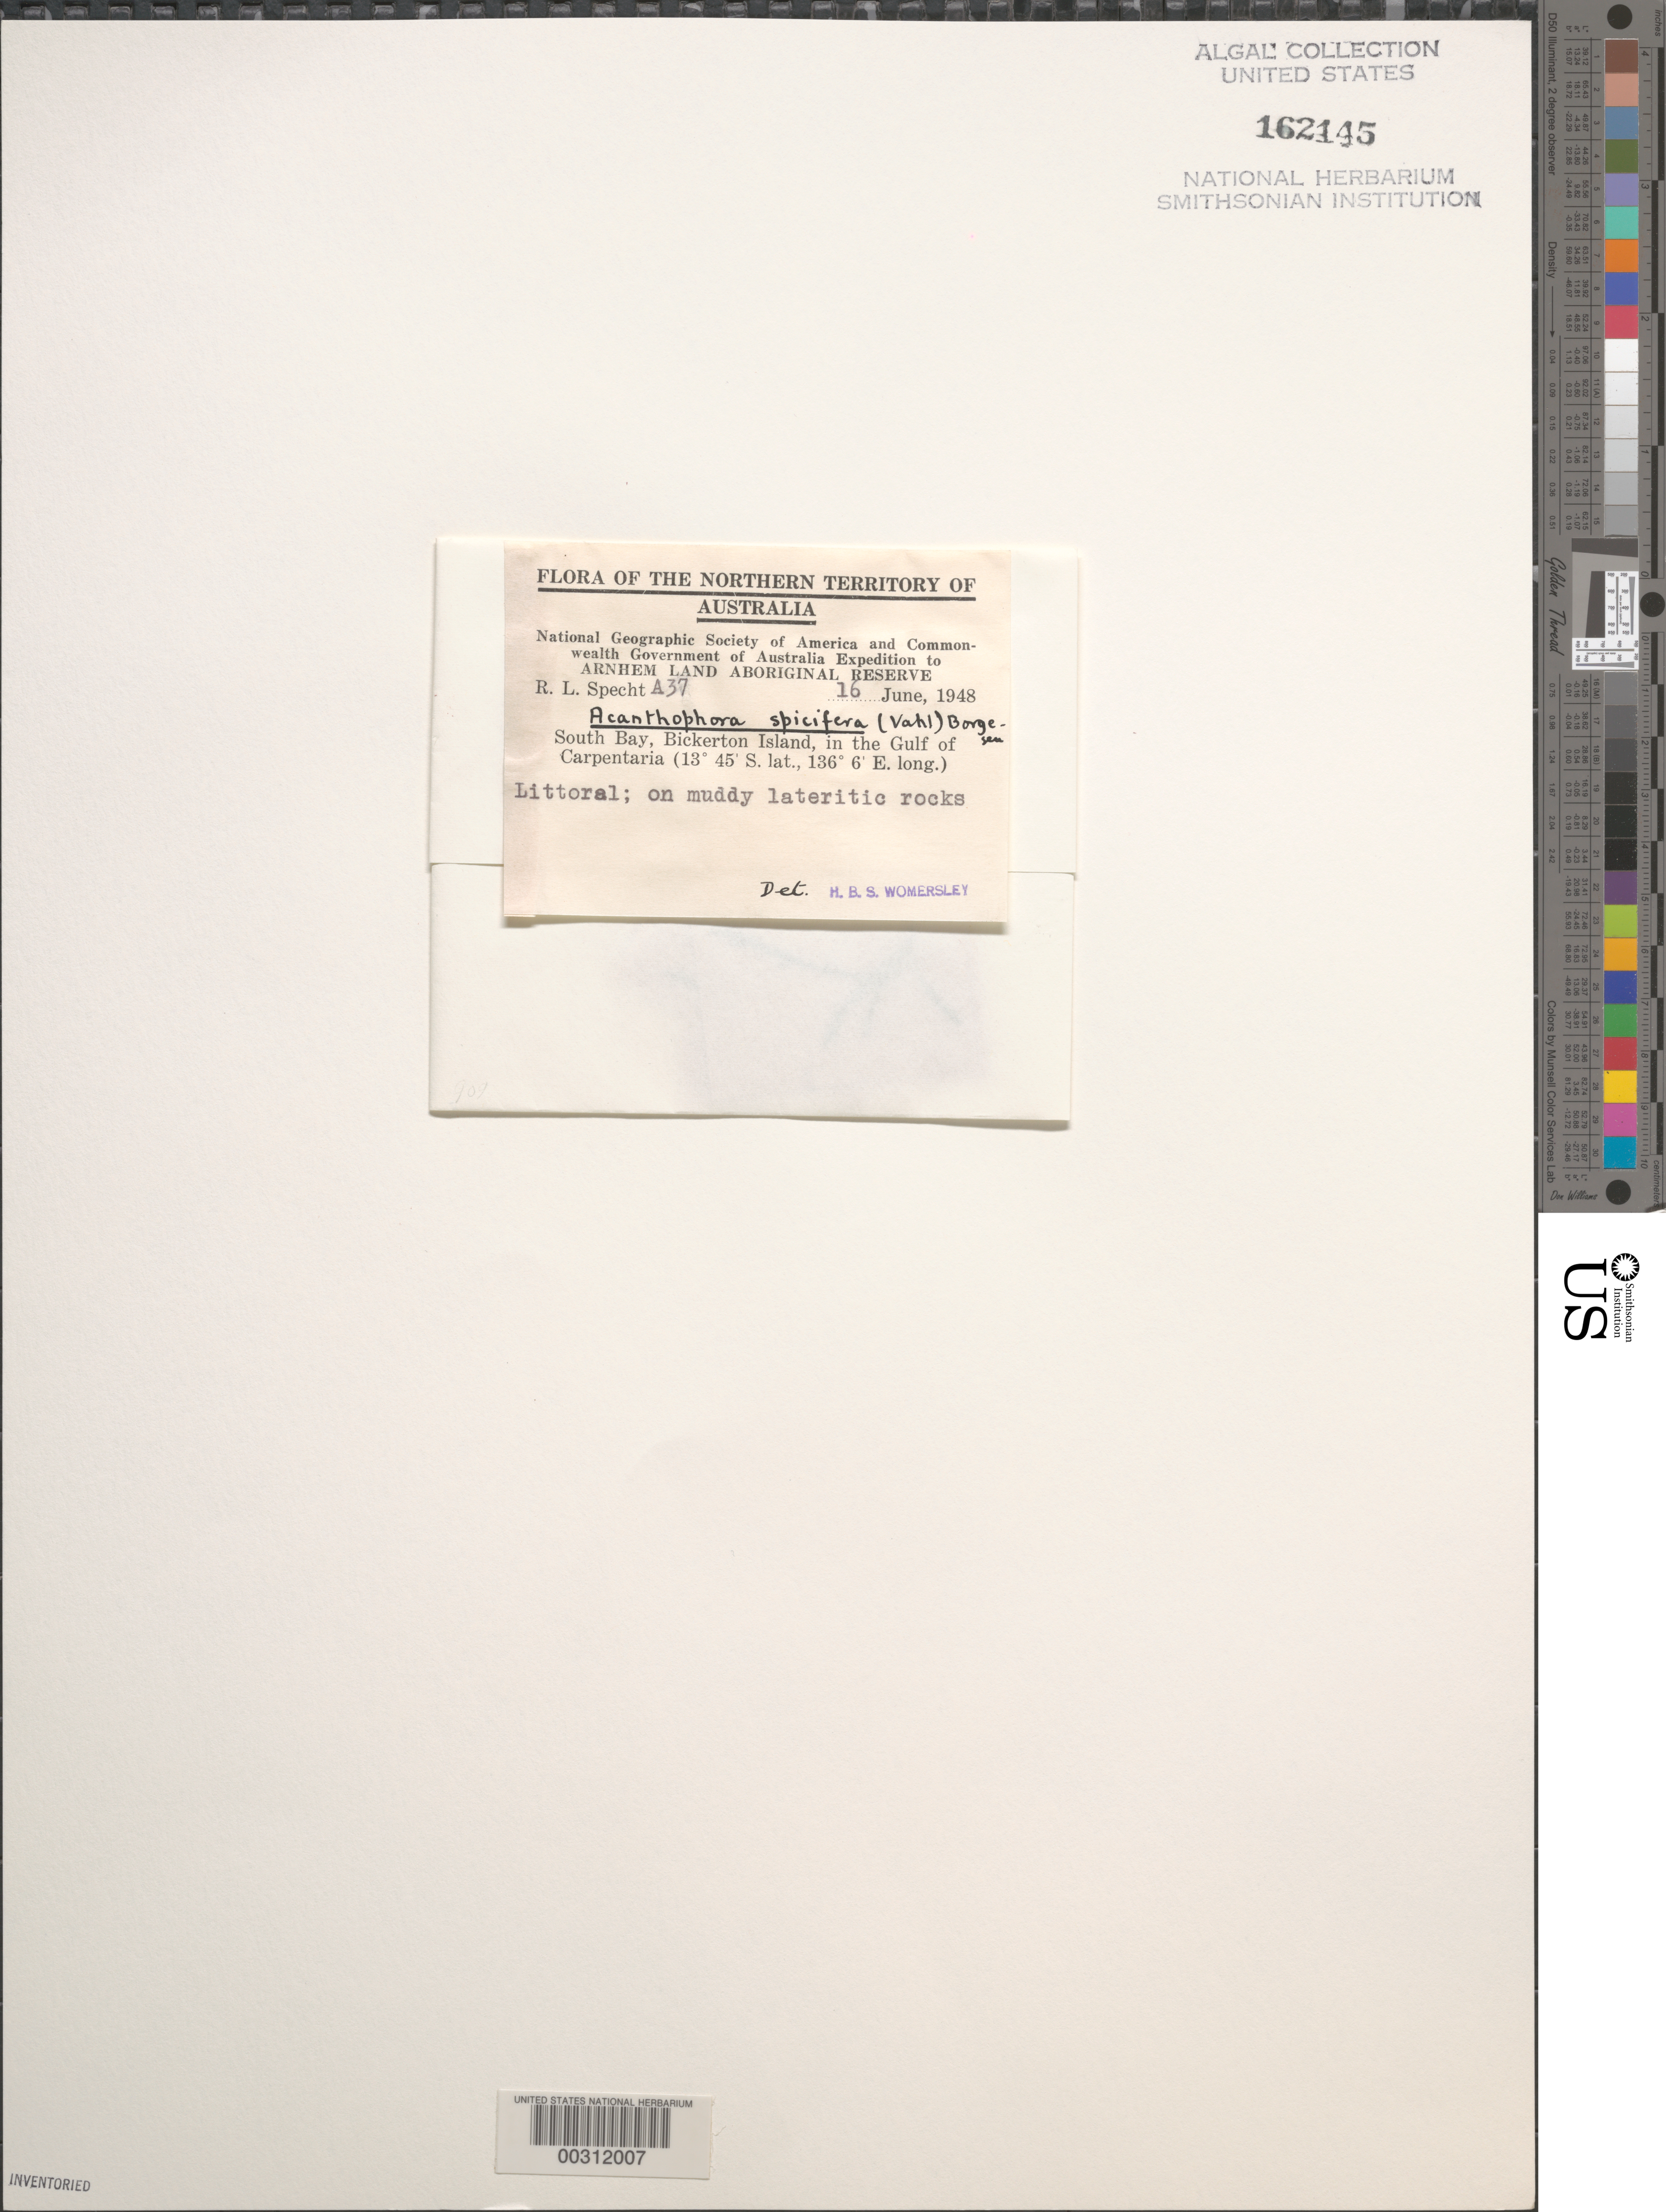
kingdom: Plantae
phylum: Rhodophyta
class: Florideophyceae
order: Ceramiales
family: Rhodomelaceae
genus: Acanthophora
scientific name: Acanthophora spicifera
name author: (Vahl) Børgesen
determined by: Womersley, H. B. S.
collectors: R. L. Specht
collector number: A37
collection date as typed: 16 Jun 1948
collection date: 1948-06-16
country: Australia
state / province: Northern Territory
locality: South bay, bickerton island, gulf of carpentaria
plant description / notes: National Geographic Society of America and Commonwealth Government of Australia Expedition to Arnhem Land Aboriginal Reserve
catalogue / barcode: US 162145